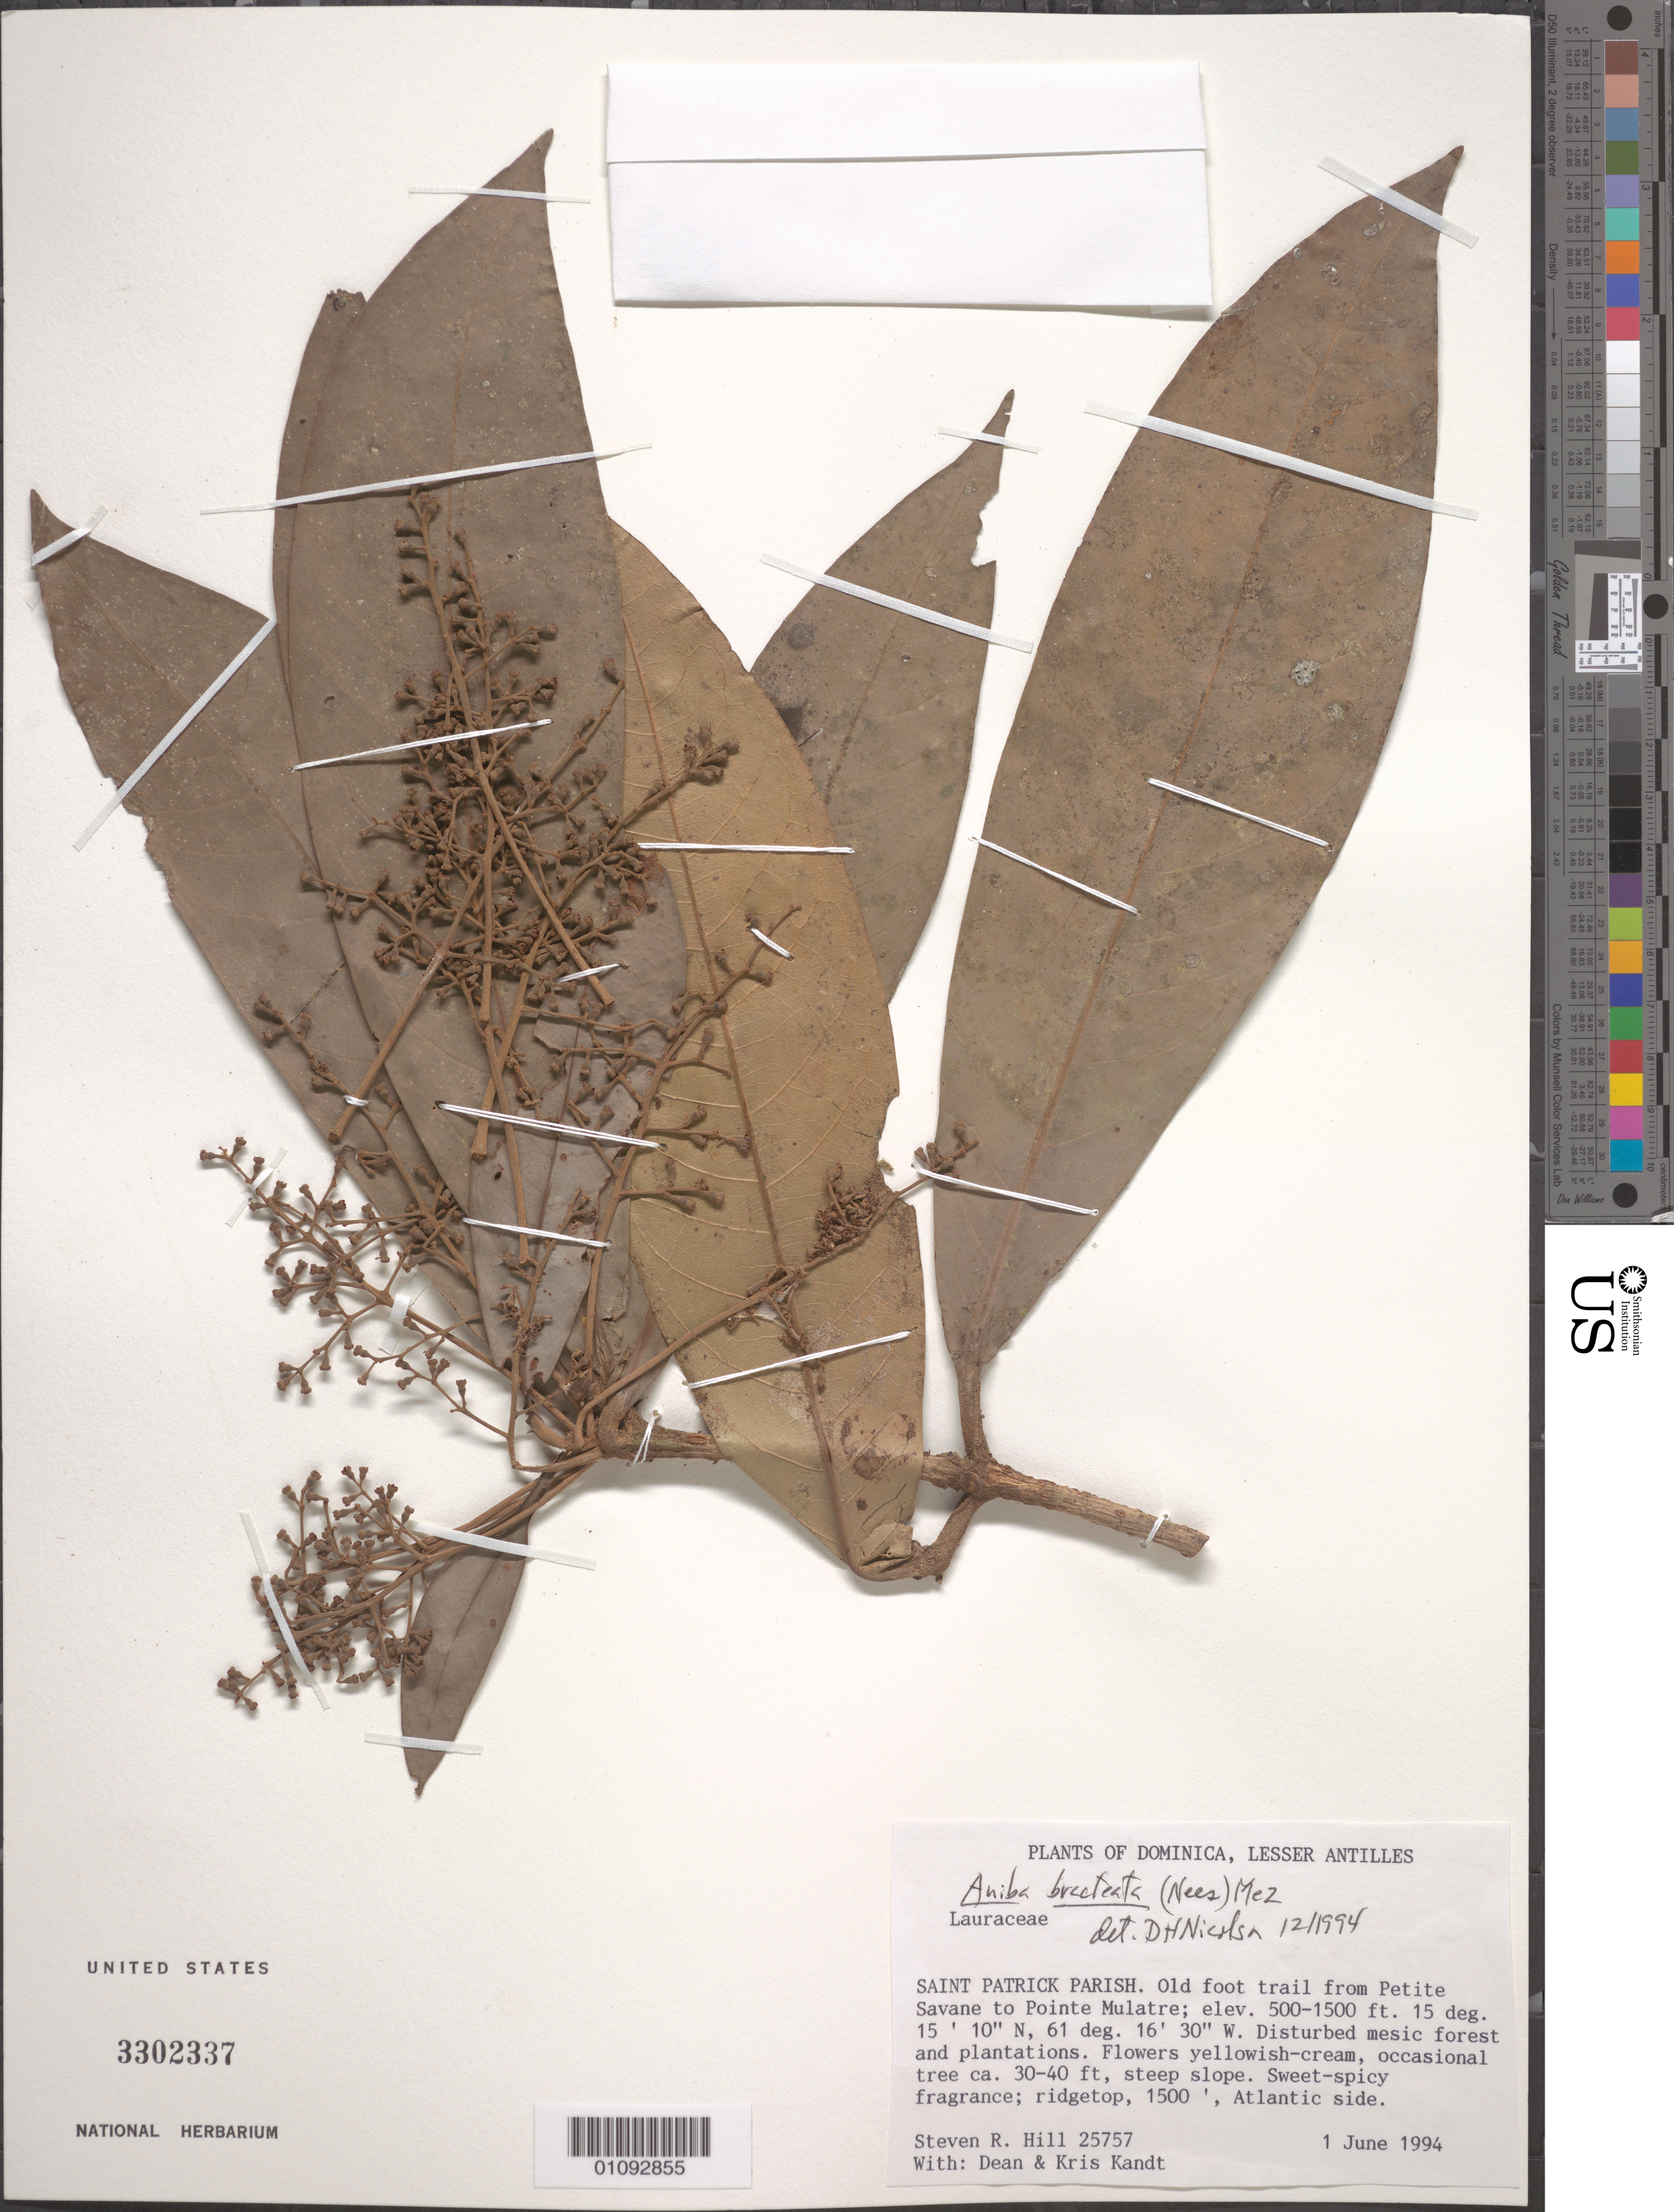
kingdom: Plantae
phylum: Tracheophyta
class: Magnoliopsida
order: Laurales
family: Lauraceae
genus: Aniba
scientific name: Aniba bracteata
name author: (Nees) Mez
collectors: S. R. Hill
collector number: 25757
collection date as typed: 01 Jun 1994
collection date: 1994-06-01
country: Dominica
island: Dominica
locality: Old foot trail from Petite Savane to Point Mulatre.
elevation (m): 152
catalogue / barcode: US 3302337